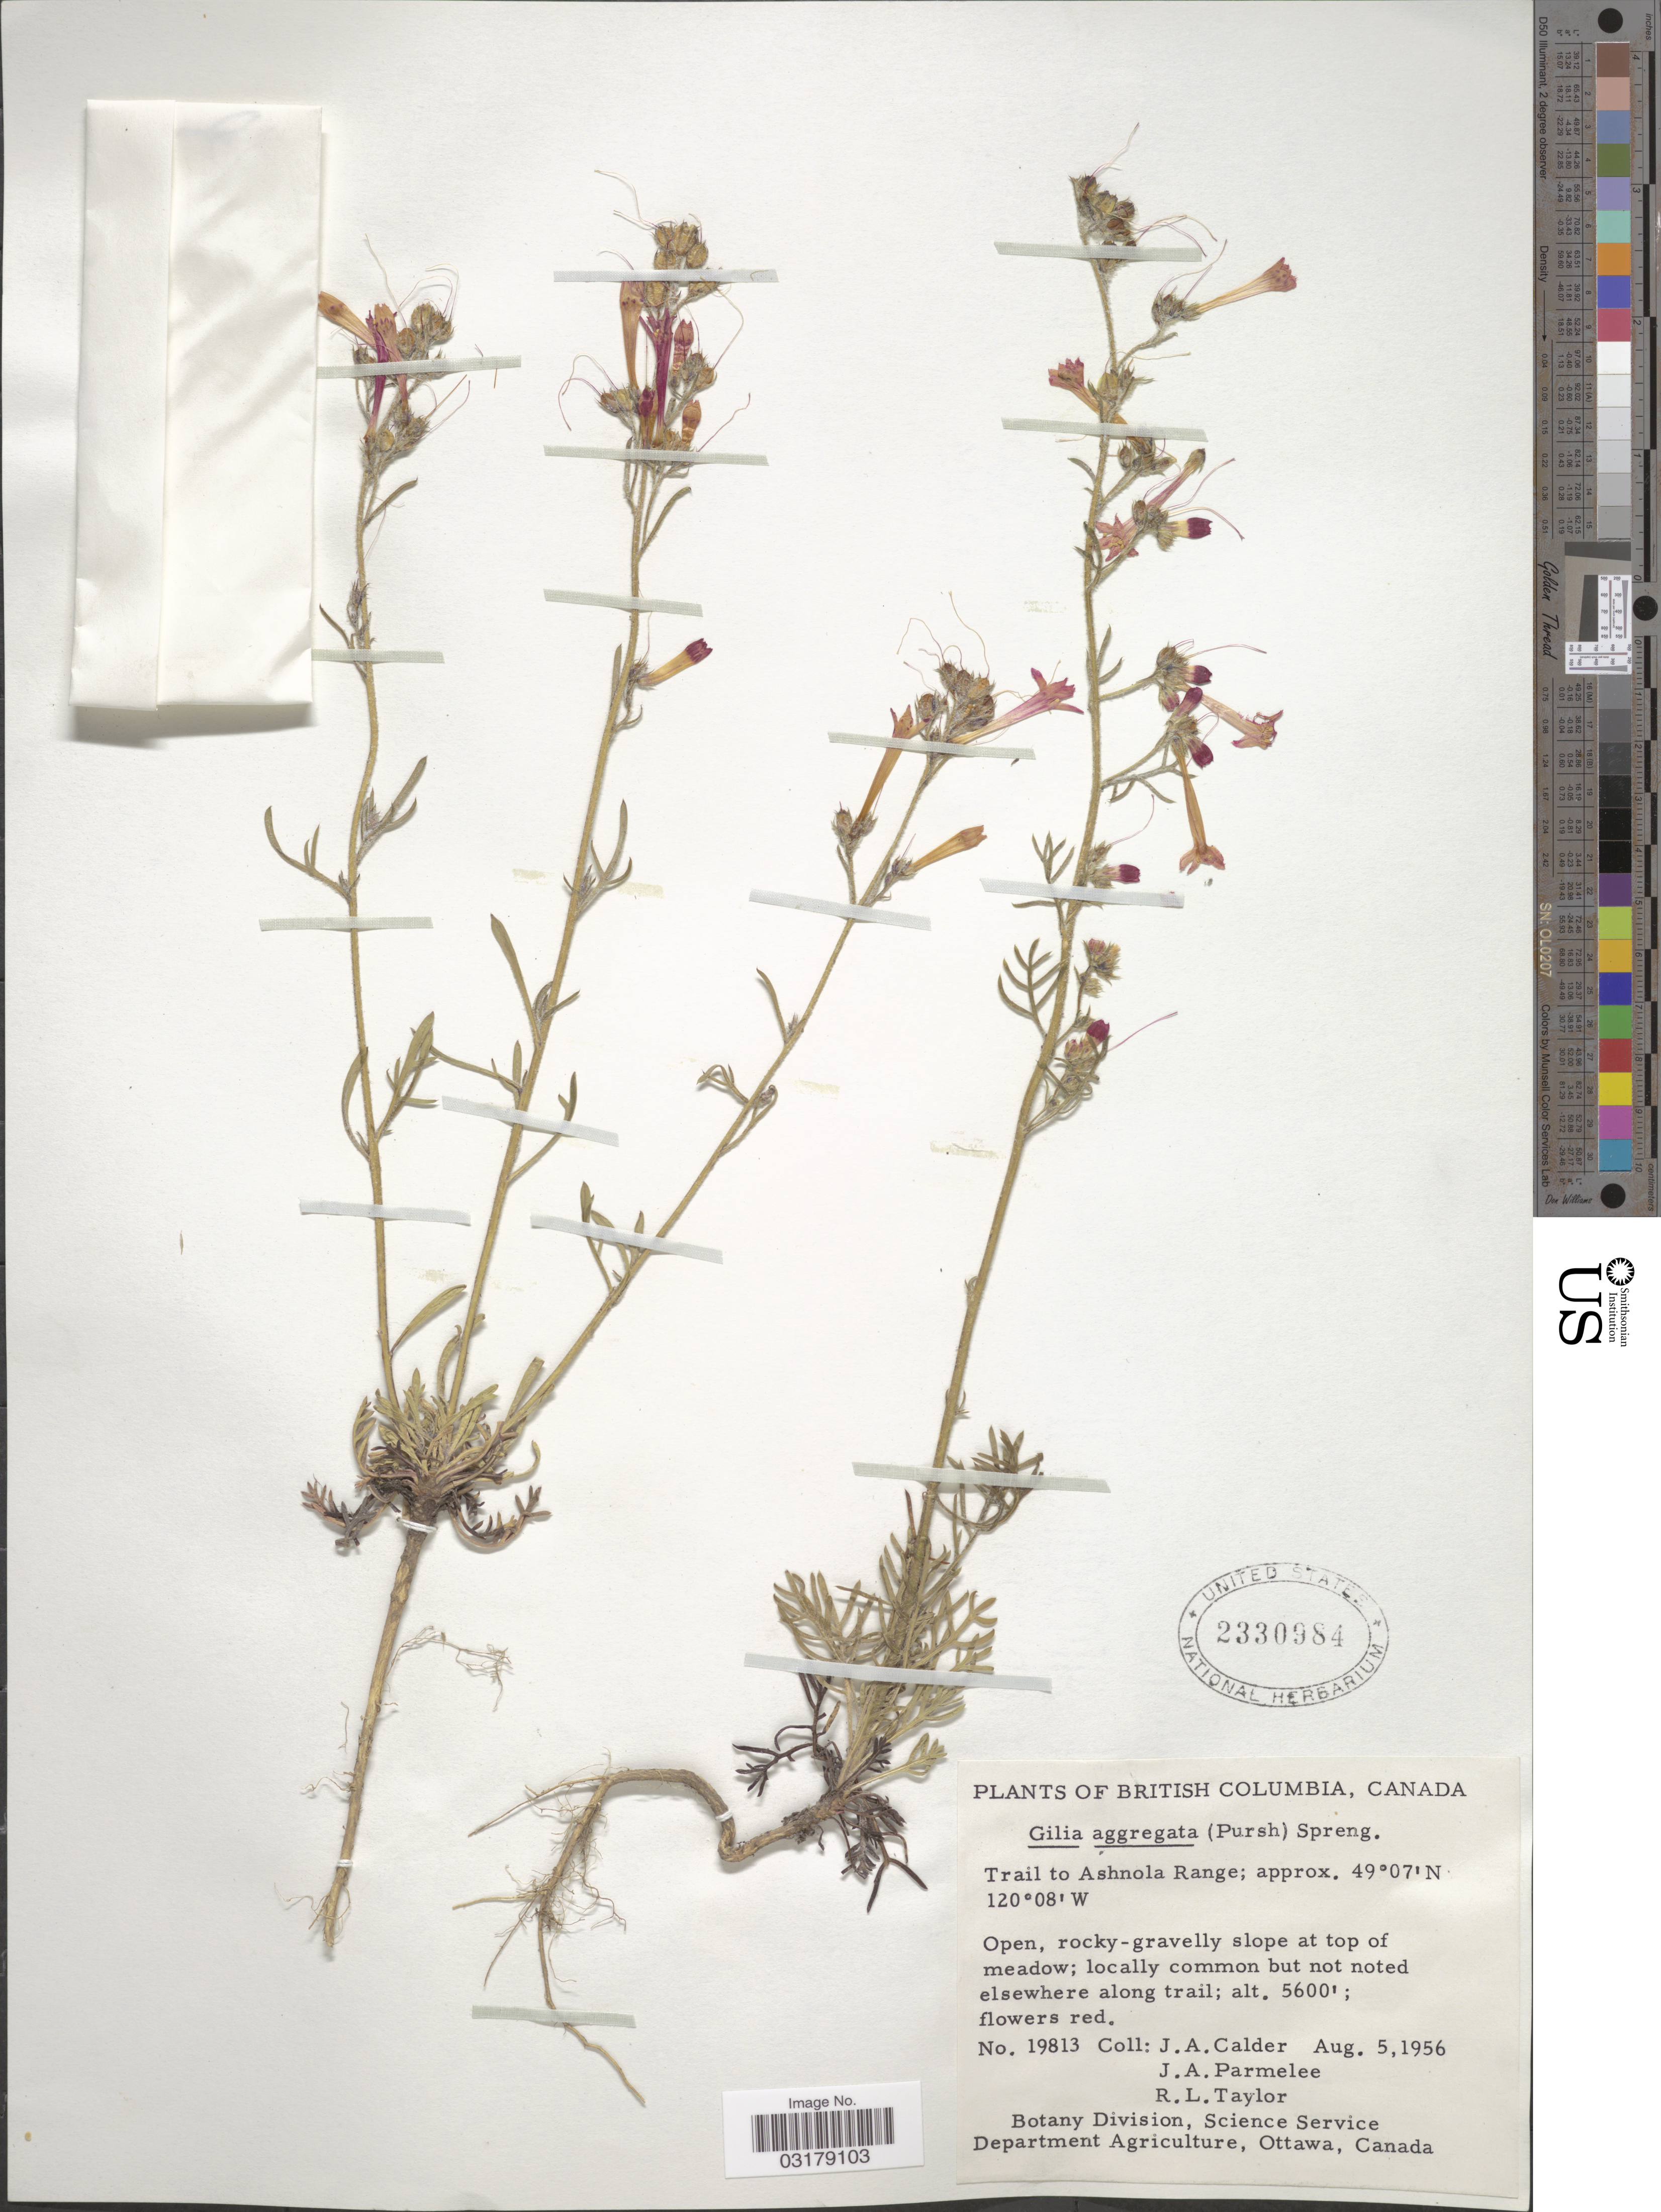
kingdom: Plantae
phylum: Tracheophyta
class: Magnoliopsida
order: Ericales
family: Polemoniaceae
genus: Ipomopsis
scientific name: Ipomopsis aggregata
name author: (Pursh) V.E. Grant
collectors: J. A. Calder, J. A. Parmelee & R. Taylor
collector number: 19813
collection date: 1956-08-05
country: Canada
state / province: British Columbia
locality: Trail to Ashnola Range. Open, rocky-gravelly slope at top of meadow.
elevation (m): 1707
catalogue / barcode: US 2330984